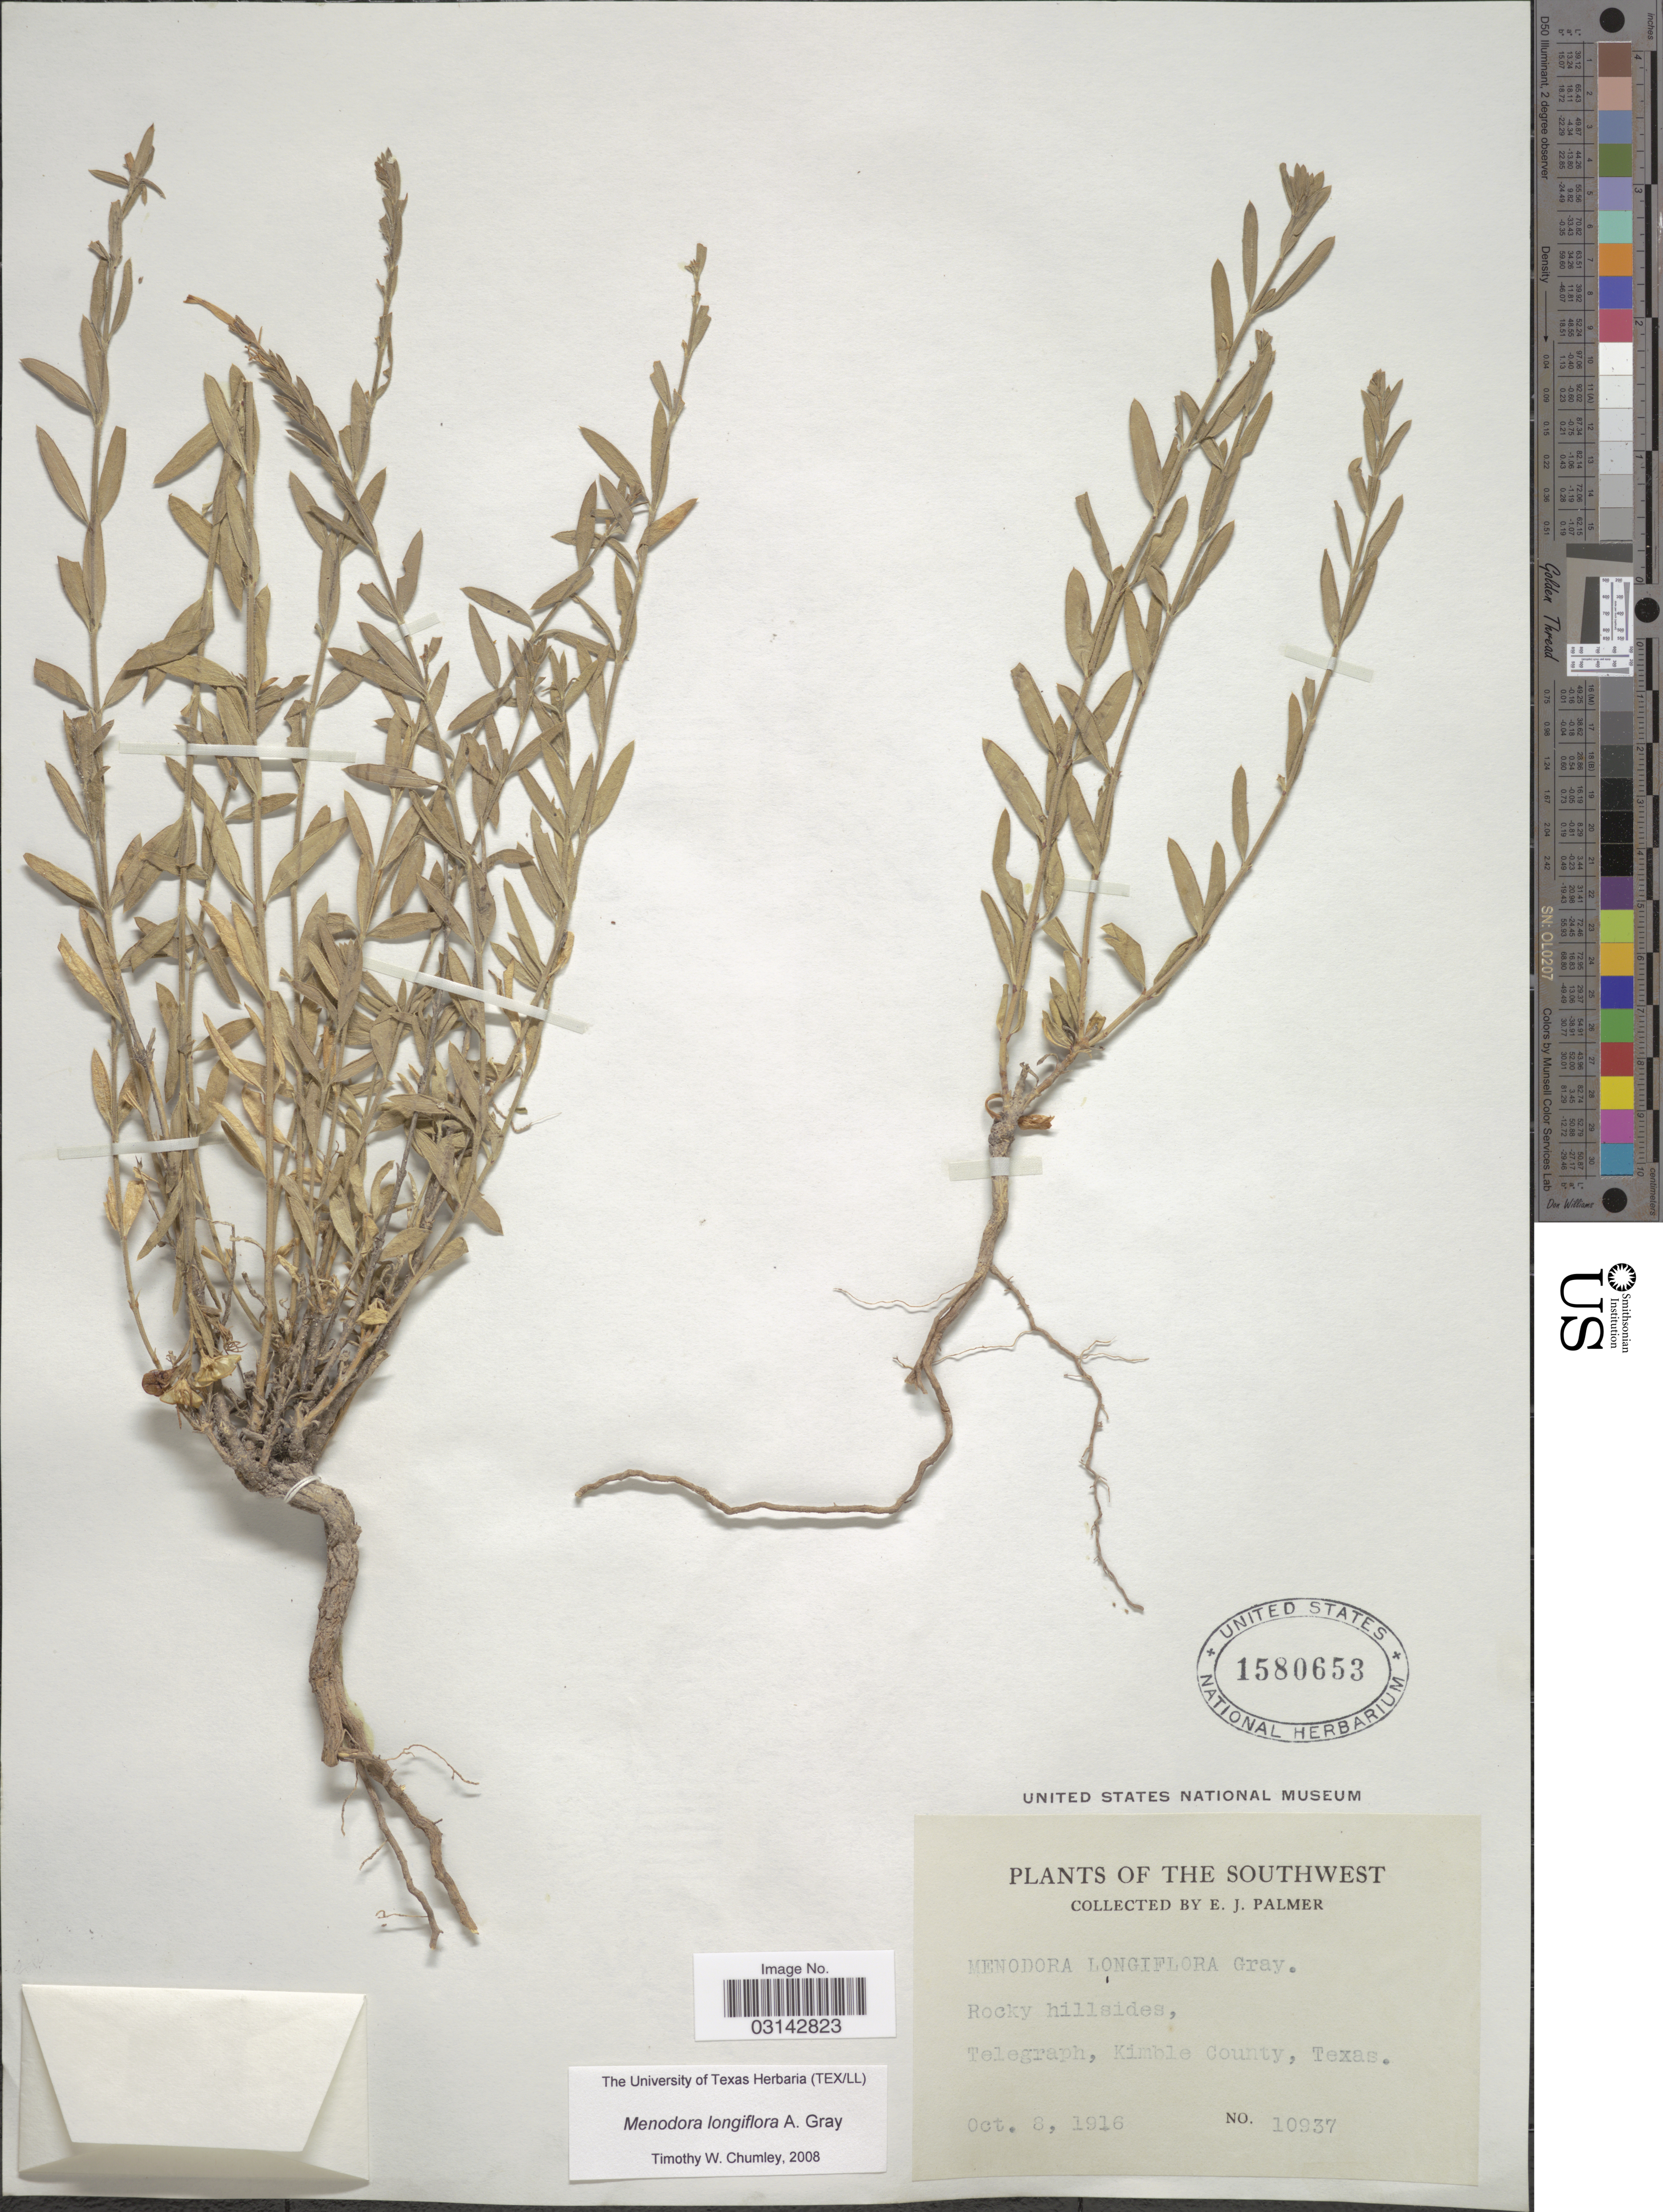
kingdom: Plantae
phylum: Tracheophyta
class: Magnoliopsida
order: Lamiales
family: Oleaceae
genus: Menodora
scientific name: Menodora longiflora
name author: A. Gray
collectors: E. J. Palmer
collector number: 10937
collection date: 1916-10-08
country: United States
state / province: Texas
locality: Telegraph, Kimble County.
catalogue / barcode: US 1580653